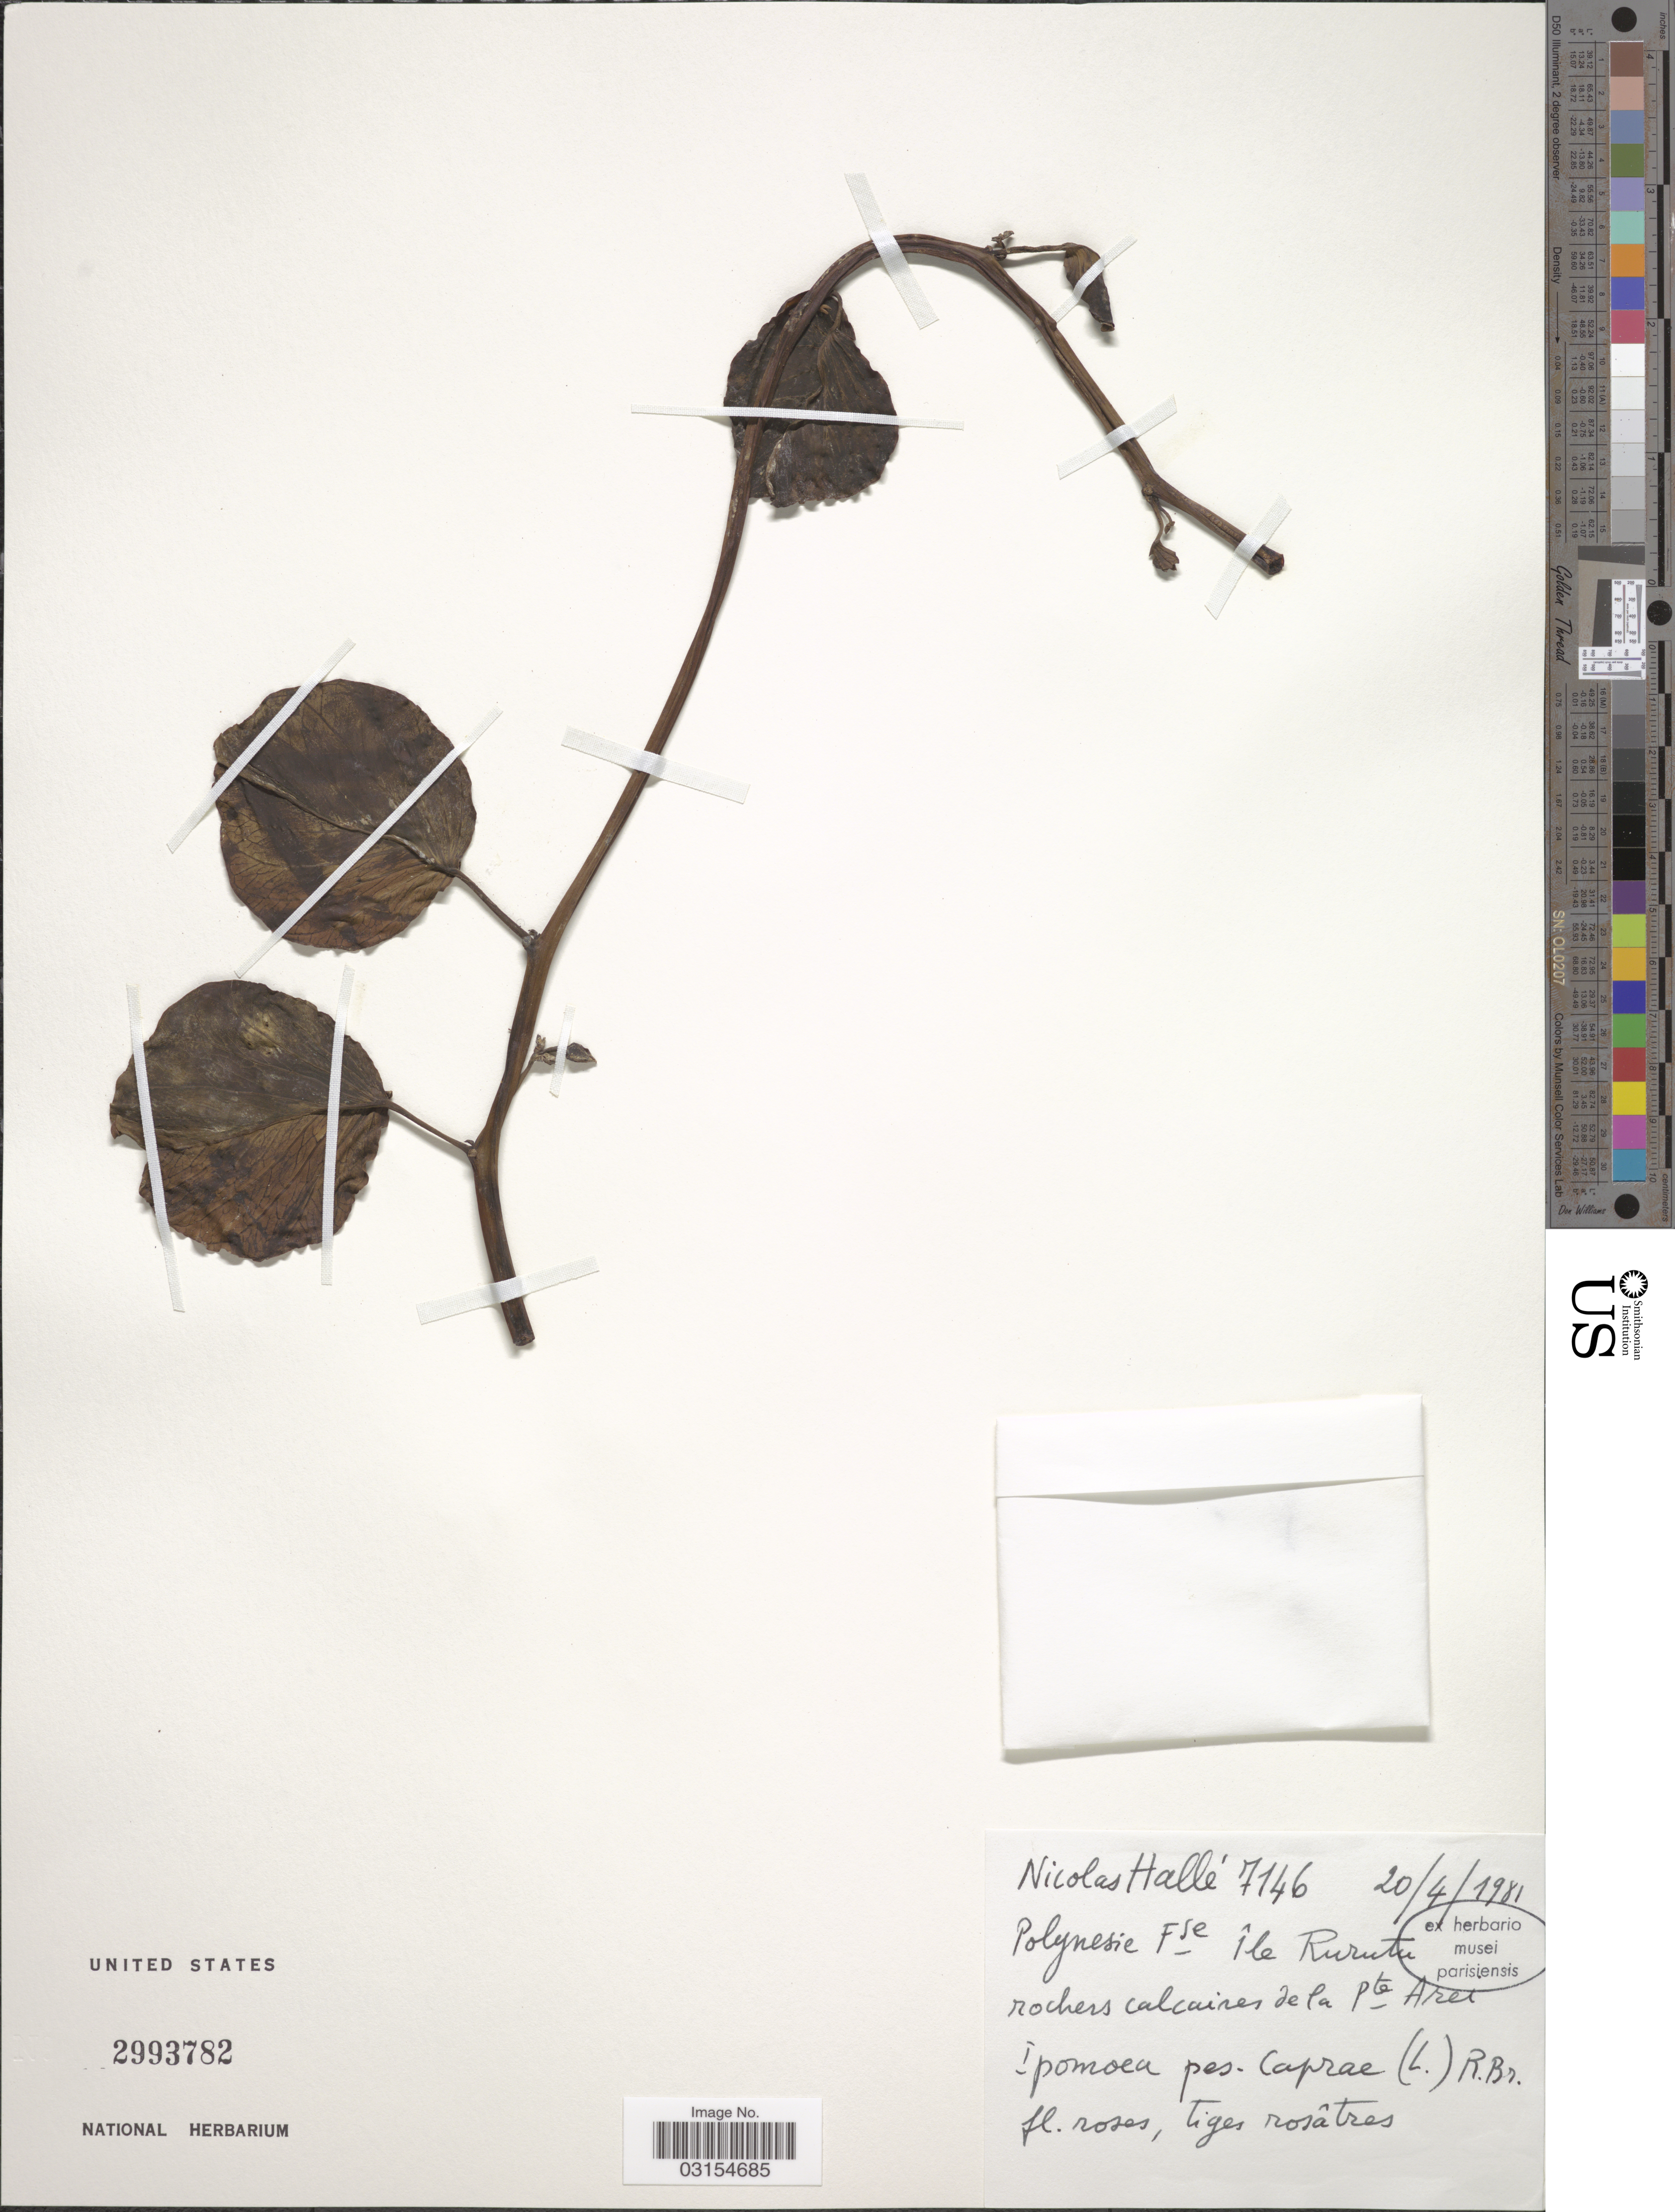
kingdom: Plantae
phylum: Tracheophyta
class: Magnoliopsida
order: Solanales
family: Convolvulaceae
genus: Ipomoea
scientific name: Ipomoea pes-caprae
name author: (L.) R. Br.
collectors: N. Hallé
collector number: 7146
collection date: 1981-04-20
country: French Polynesia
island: Rurutu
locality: Polynesie Fse, île Rurutu rochers calcaires de la Pte Arei.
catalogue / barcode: US 2993782